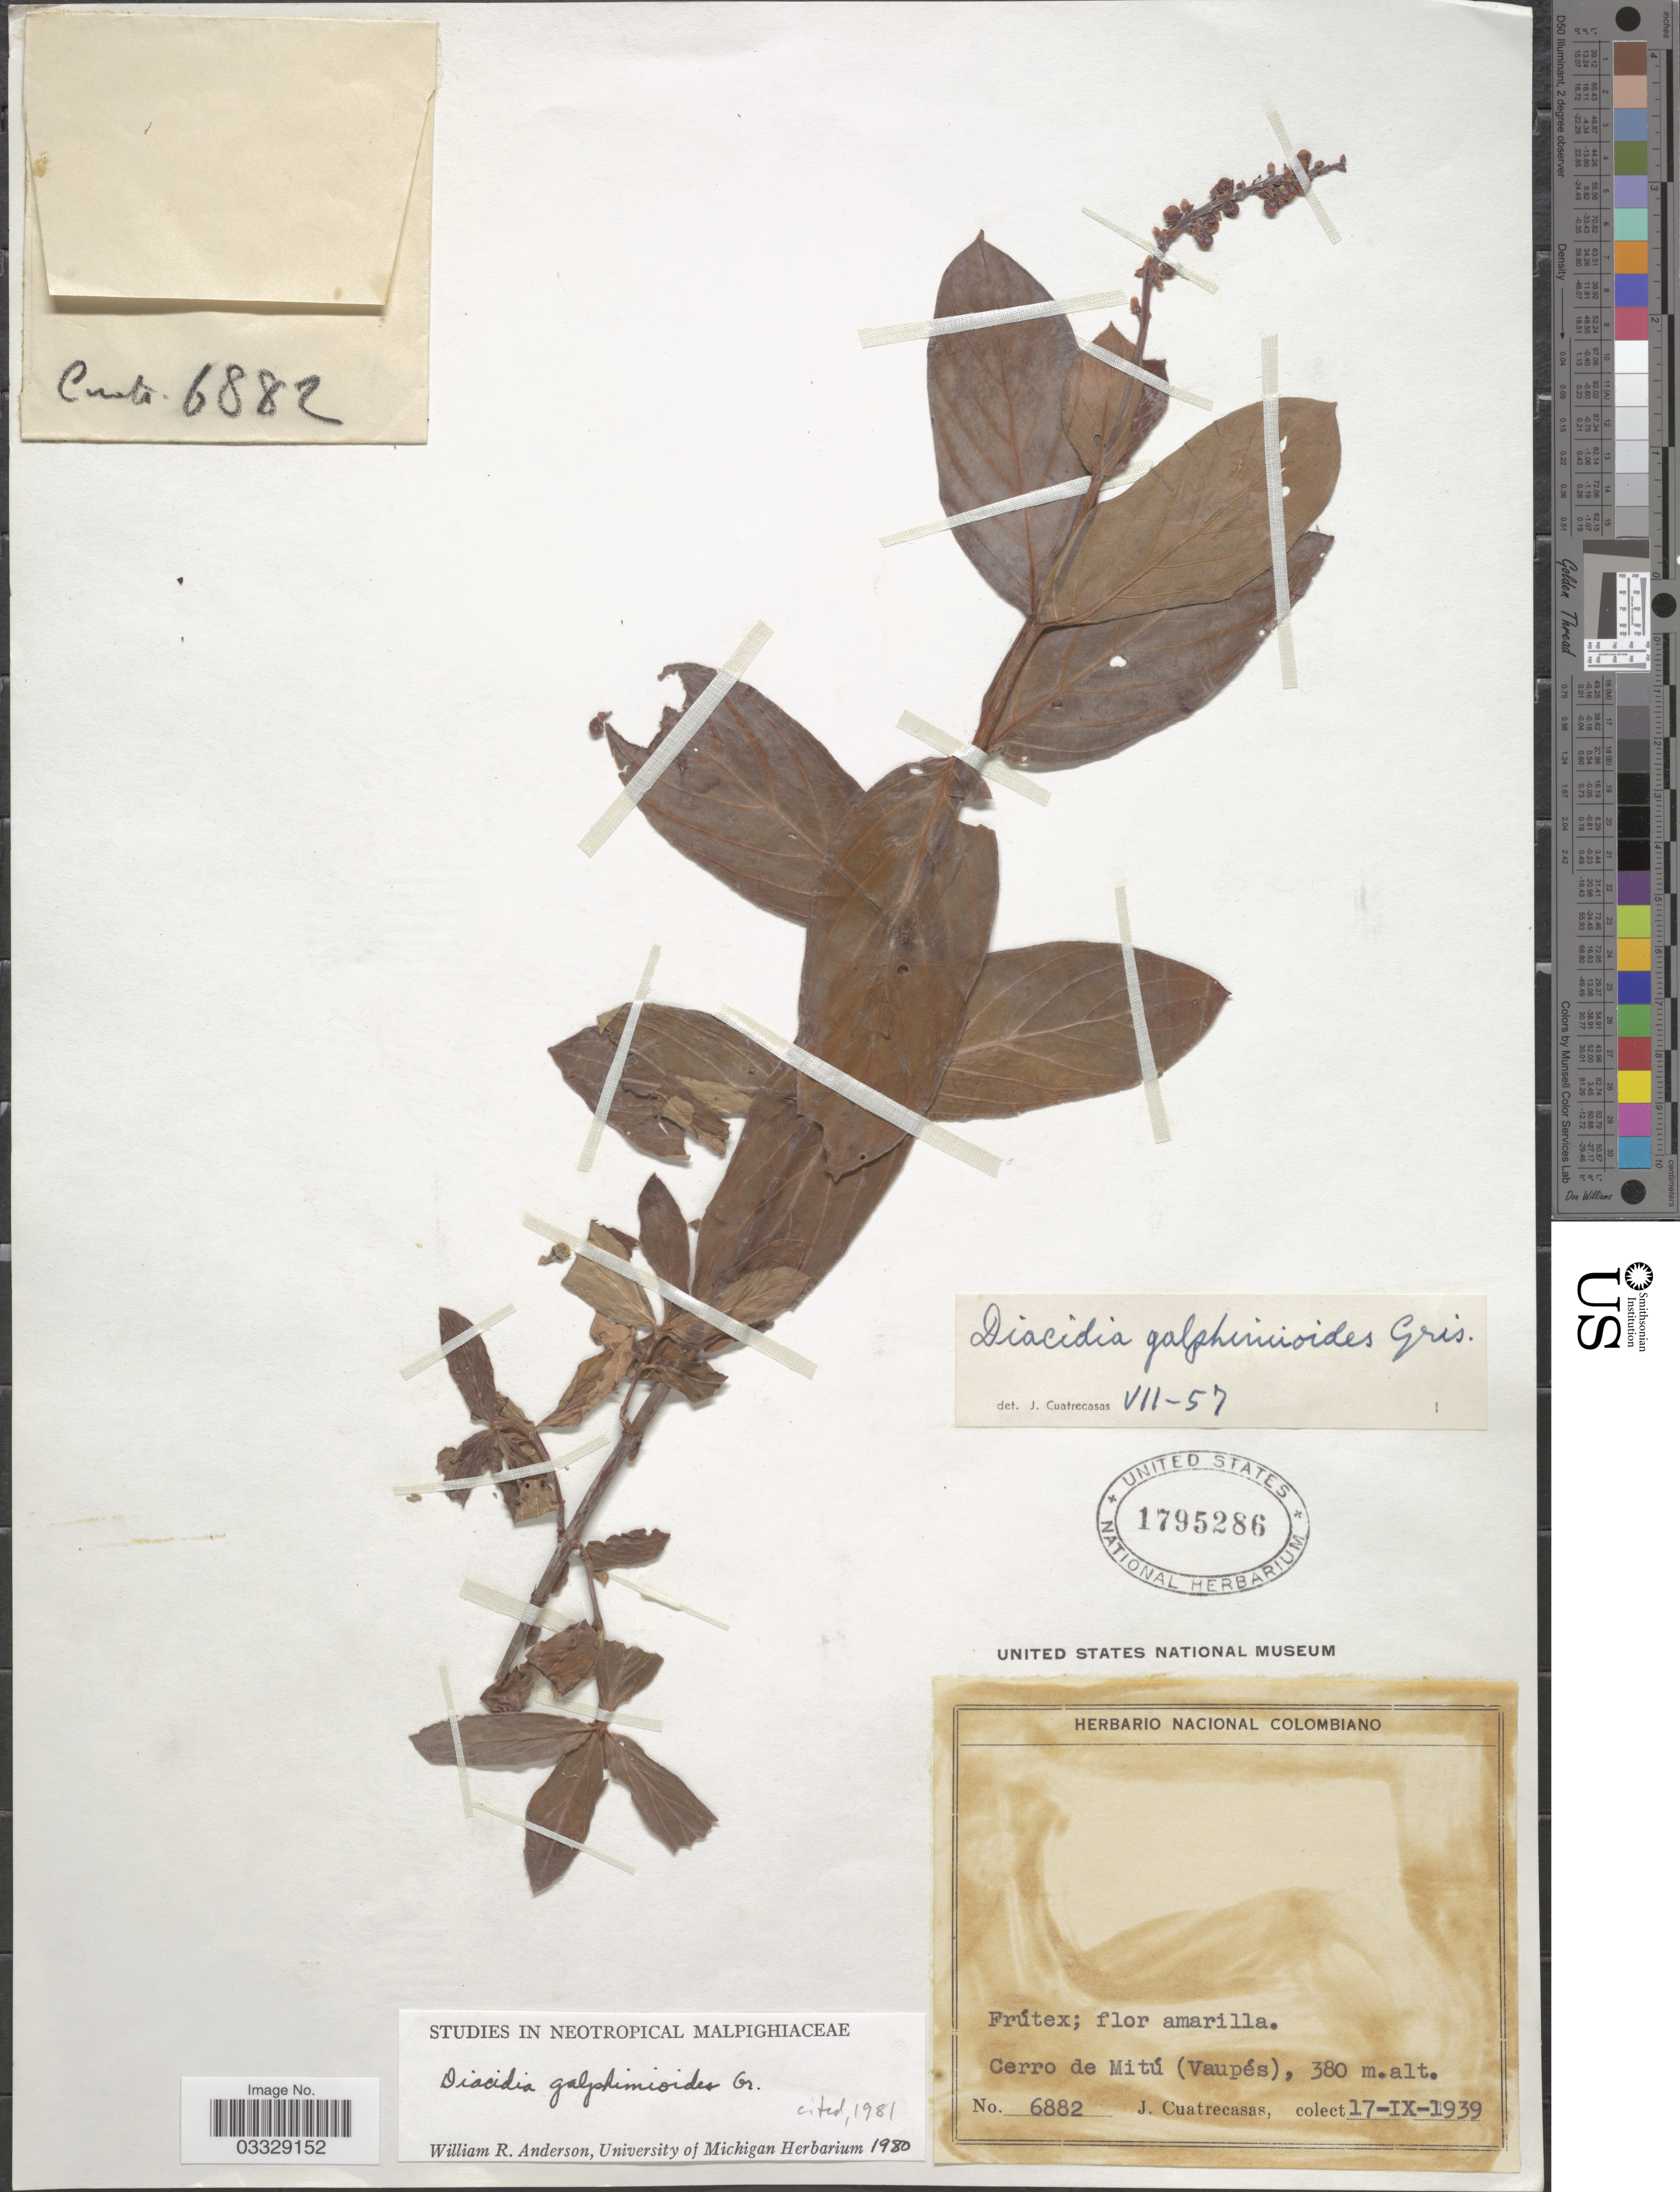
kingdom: Plantae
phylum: Tracheophyta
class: Magnoliopsida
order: Malpighiales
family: Malpighiaceae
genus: Diacidia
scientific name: Diacidia galphimioides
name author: Griseb.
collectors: J. Cuatrecasas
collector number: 6882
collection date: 1939-09-17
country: Colombia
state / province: Vaupés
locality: Cerro de Mitú.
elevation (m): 380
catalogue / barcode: US 1795286